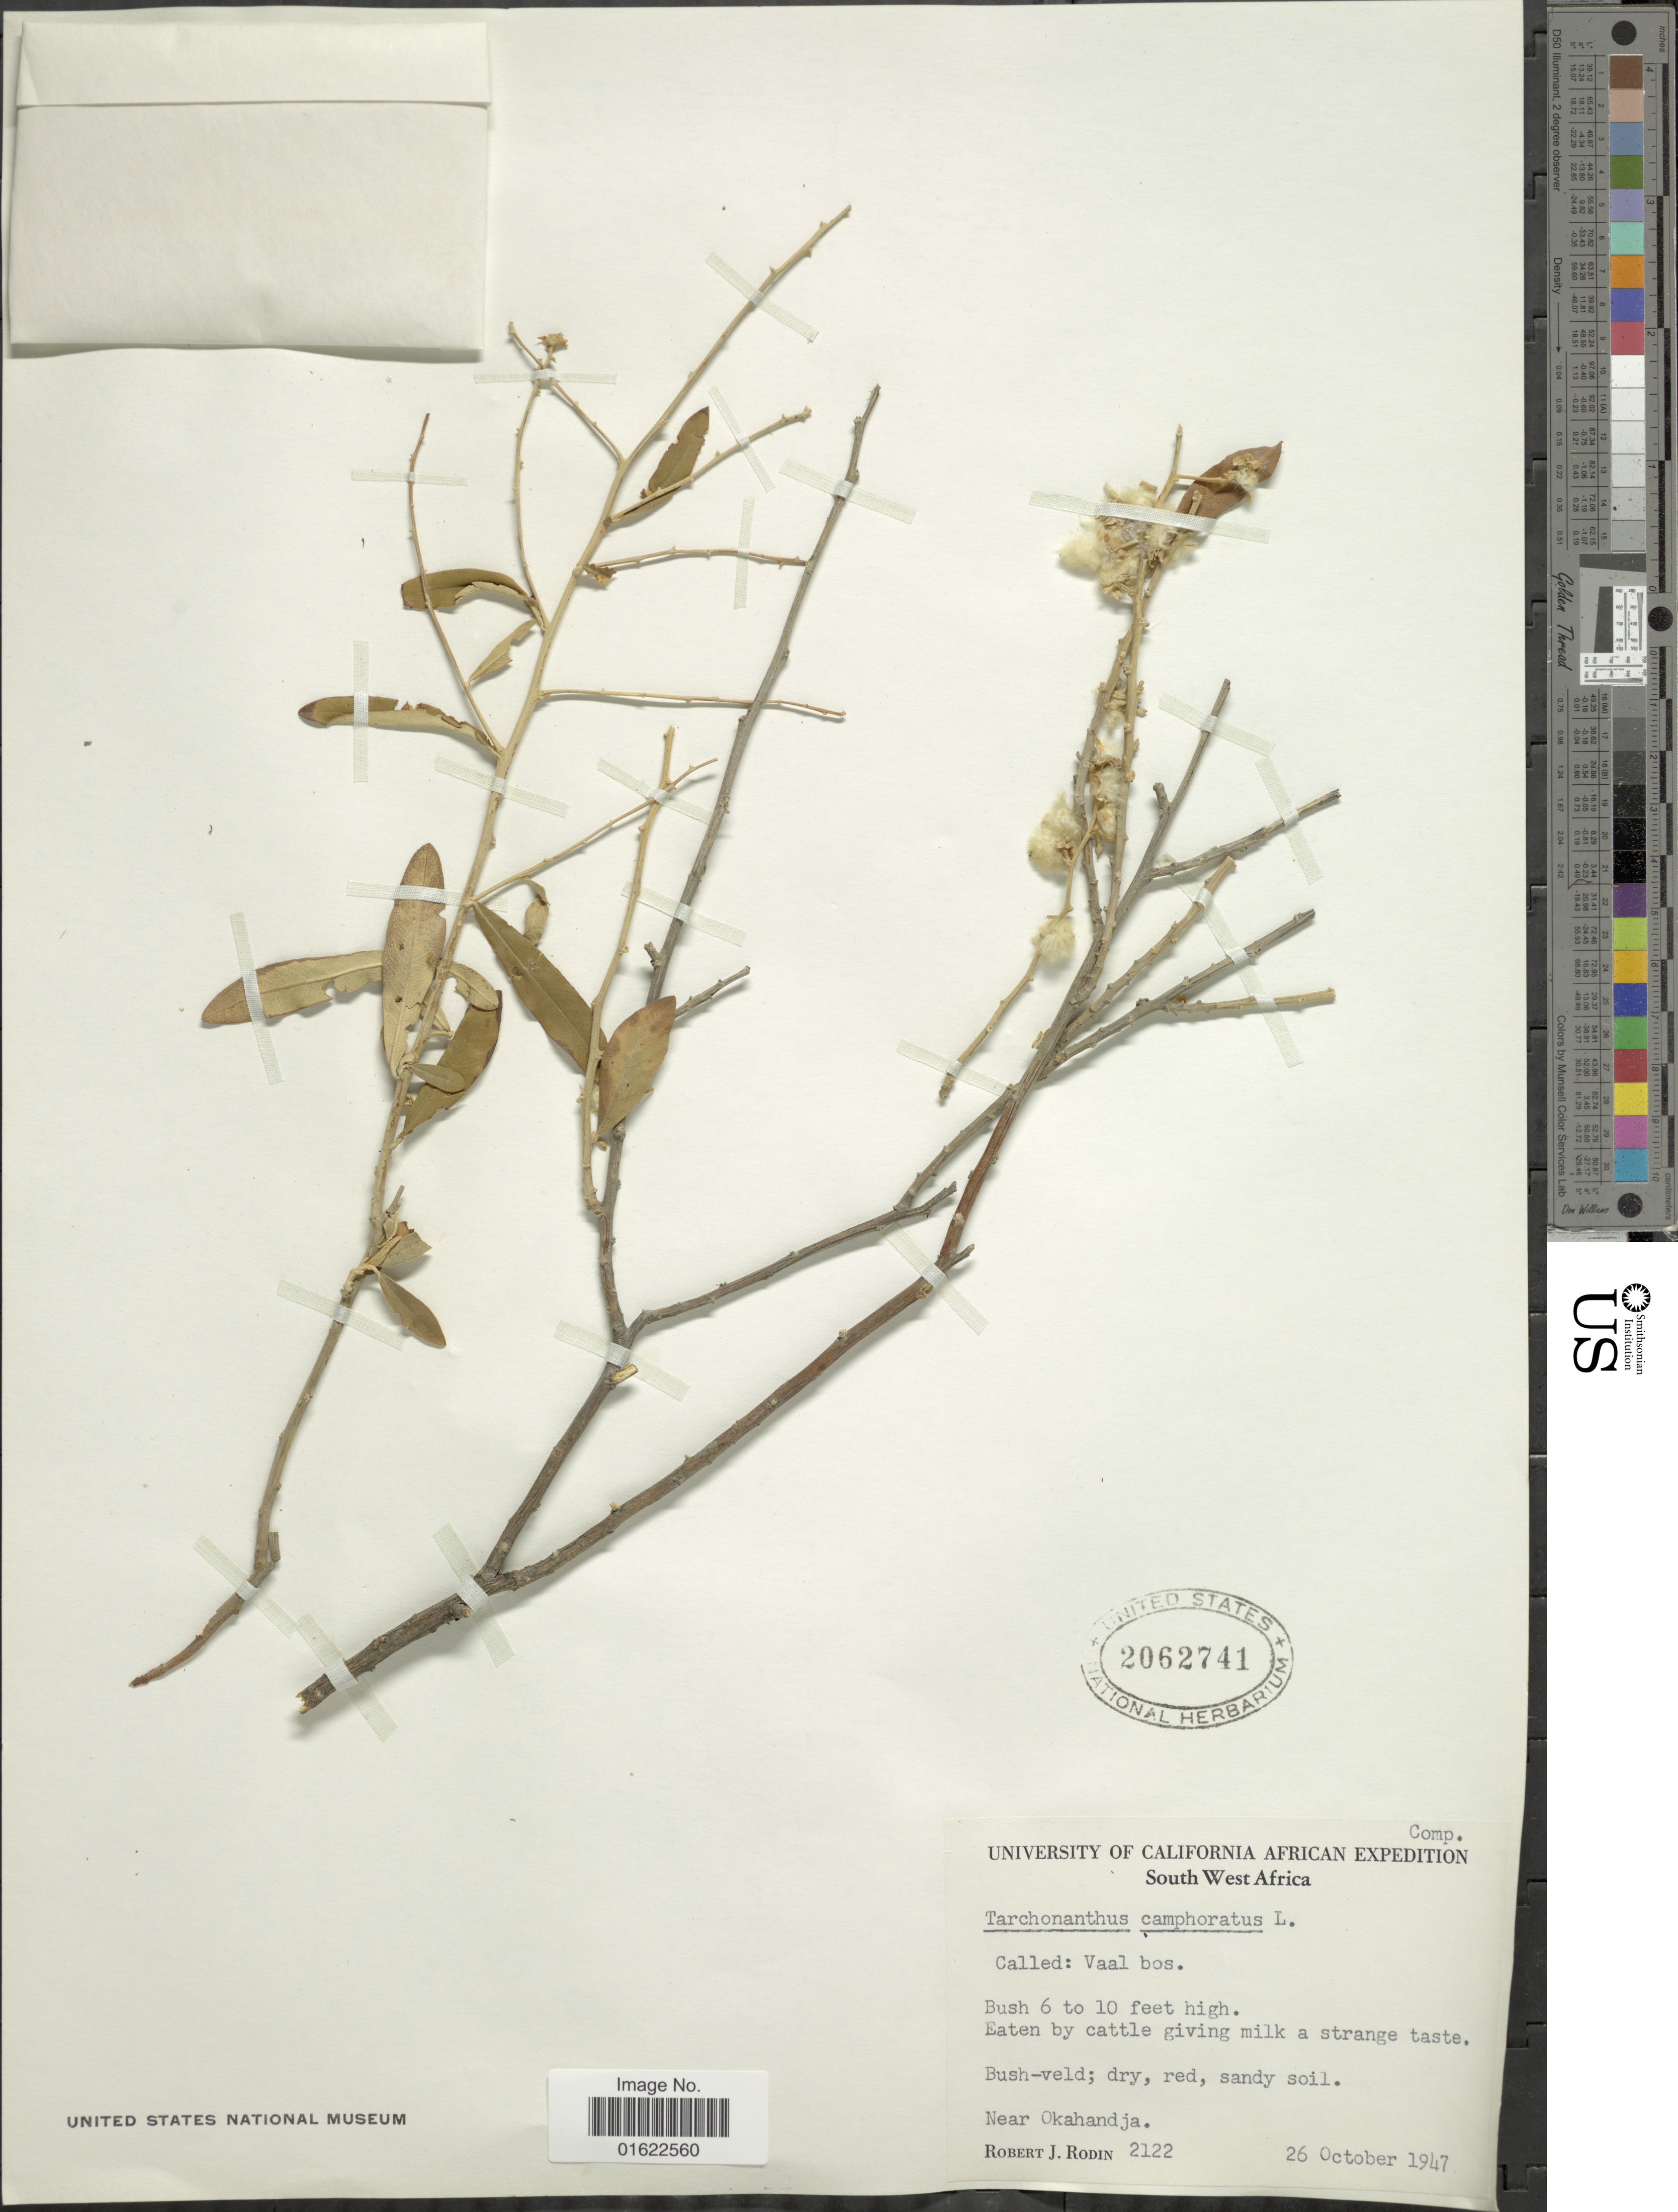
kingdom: Plantae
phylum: Tracheophyta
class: Magnoliopsida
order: Asterales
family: Asteraceae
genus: Tarchonanthus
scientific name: Tarchonanthus camphoratus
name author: L.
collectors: R. J. Rodin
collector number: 2122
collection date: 1947-10-26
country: Namibia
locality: South West Africa, Called: Vaal bos, Near Okahandja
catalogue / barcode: US 2062741